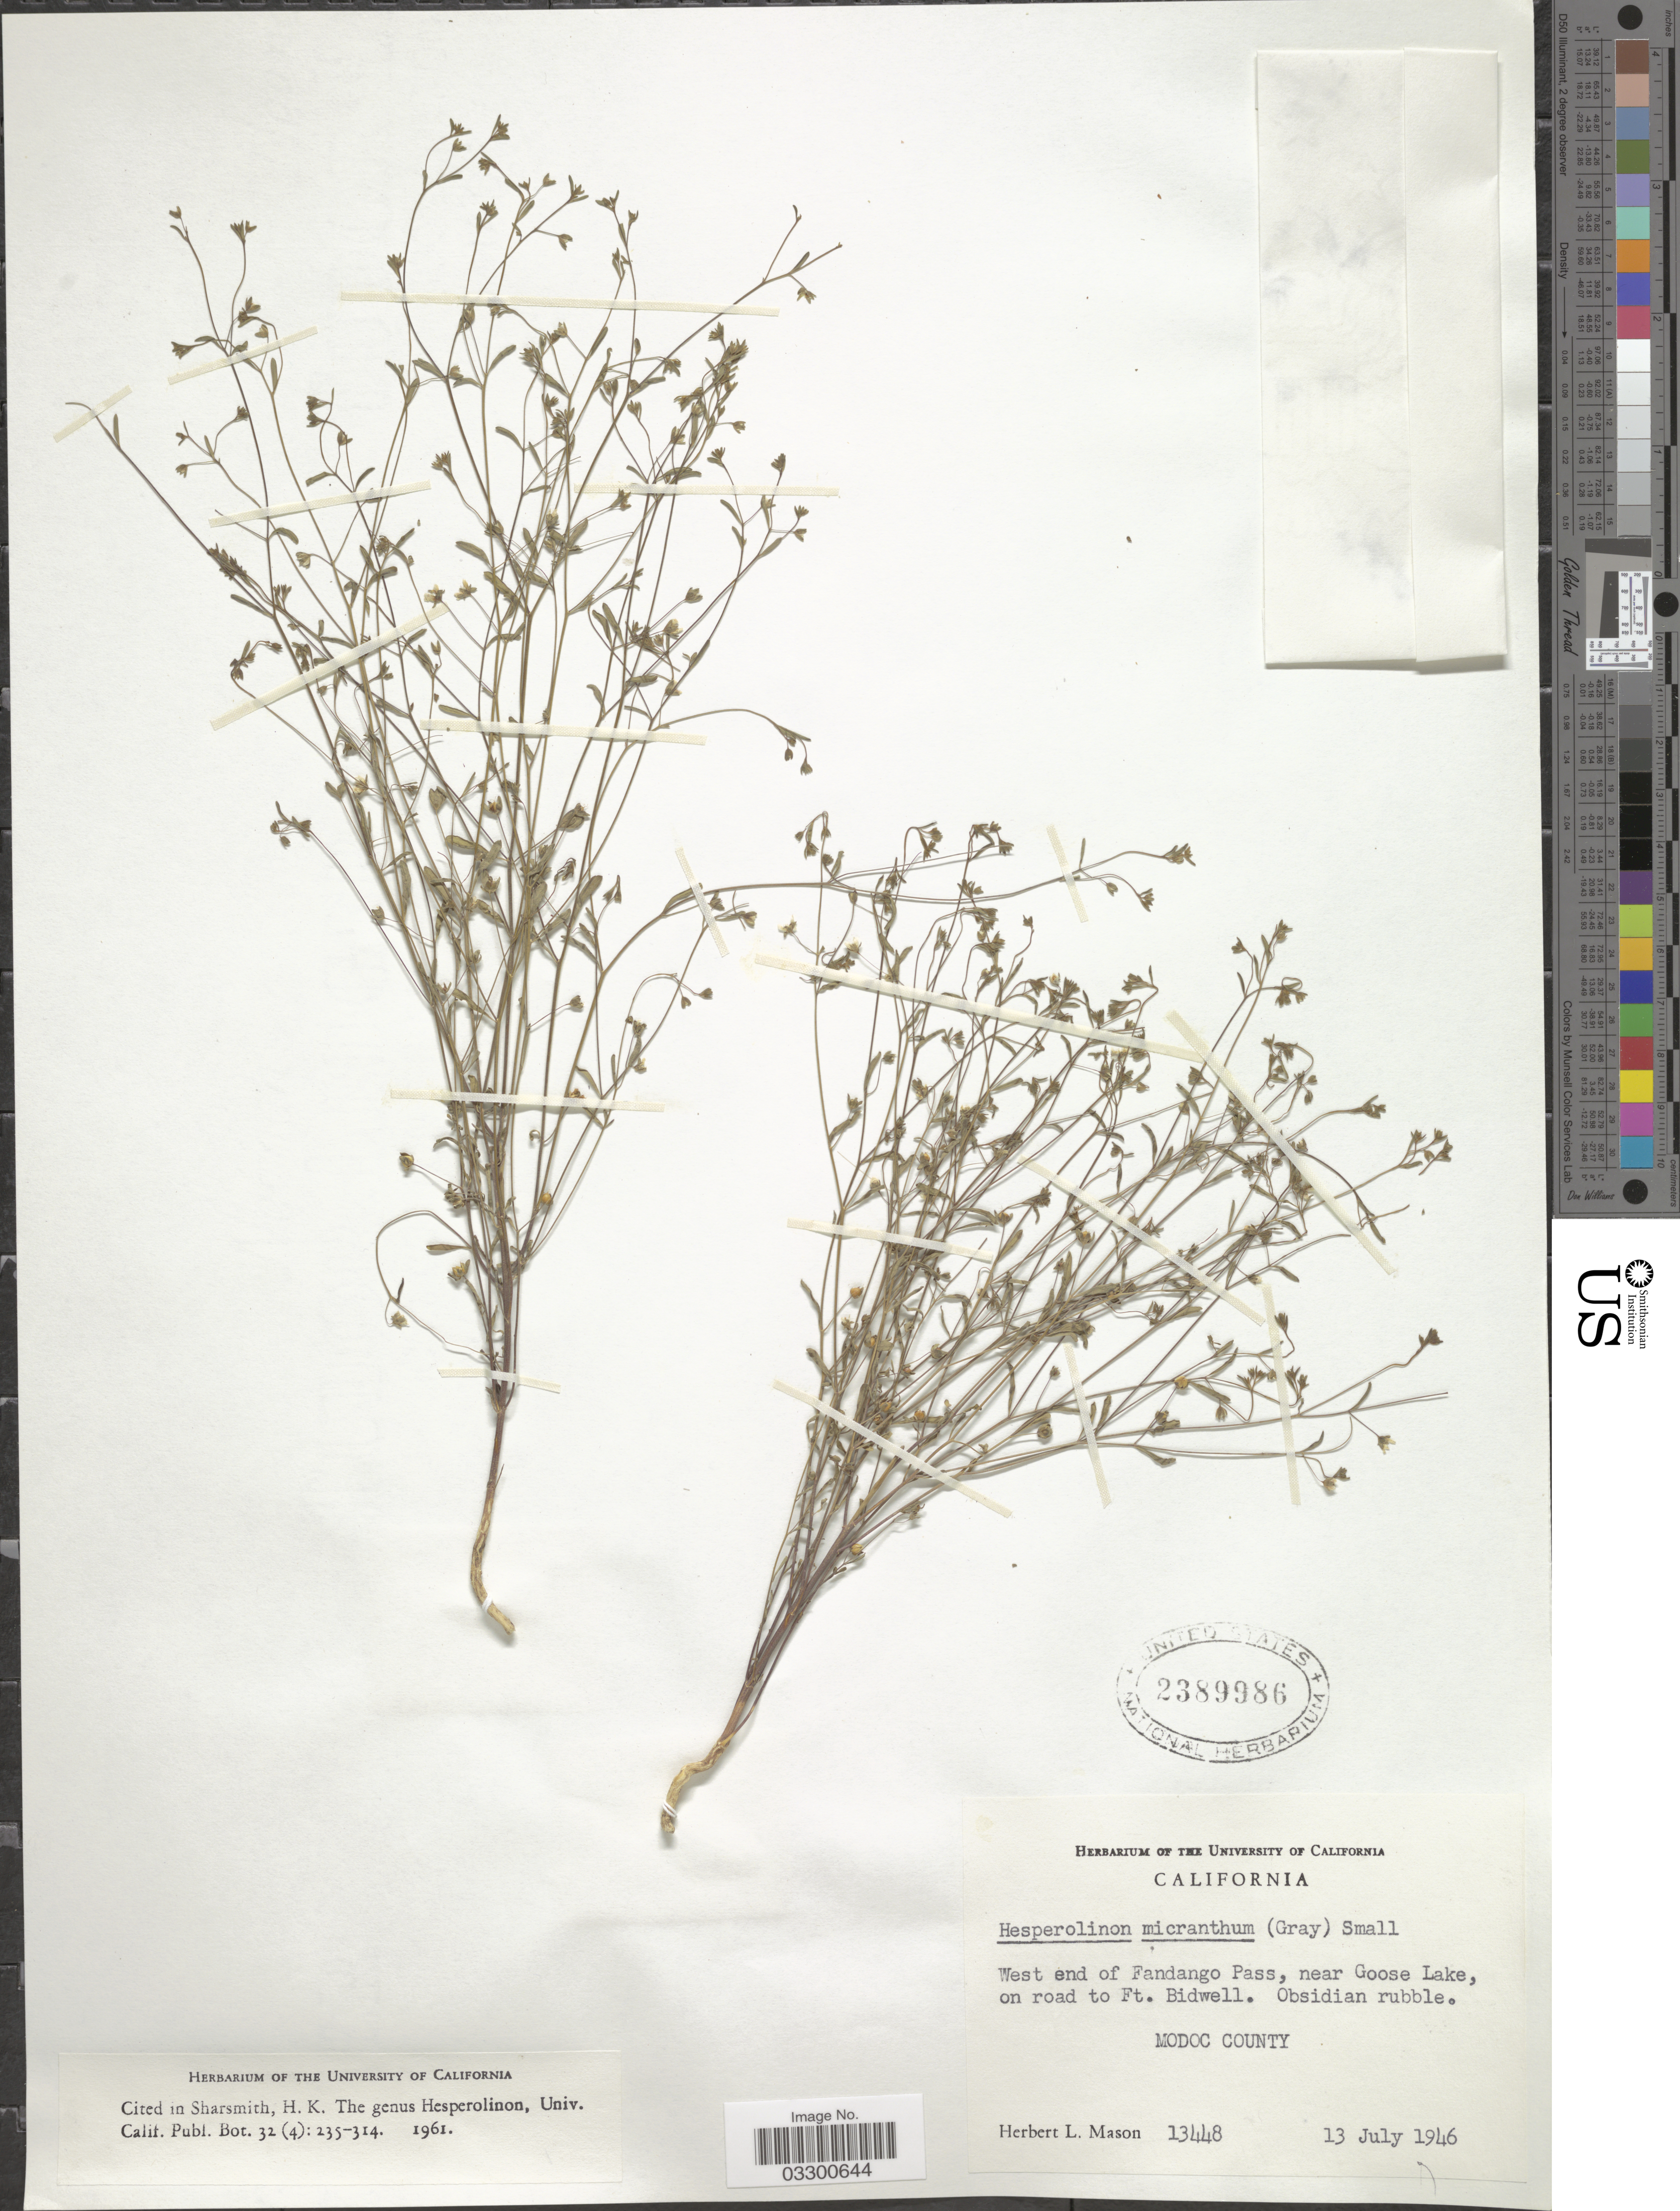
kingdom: Plantae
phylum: Tracheophyta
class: Magnoliopsida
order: Malpighiales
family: Linaceae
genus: Linum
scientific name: Linum micranthum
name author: A. Gray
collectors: H. L. Mason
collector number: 13448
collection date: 1946-07-13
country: United States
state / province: California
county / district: Modoc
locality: West end of Fandango Pass, near Goose Lake, on road to Ft. Bidwell. Modoc County.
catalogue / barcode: US 2389986